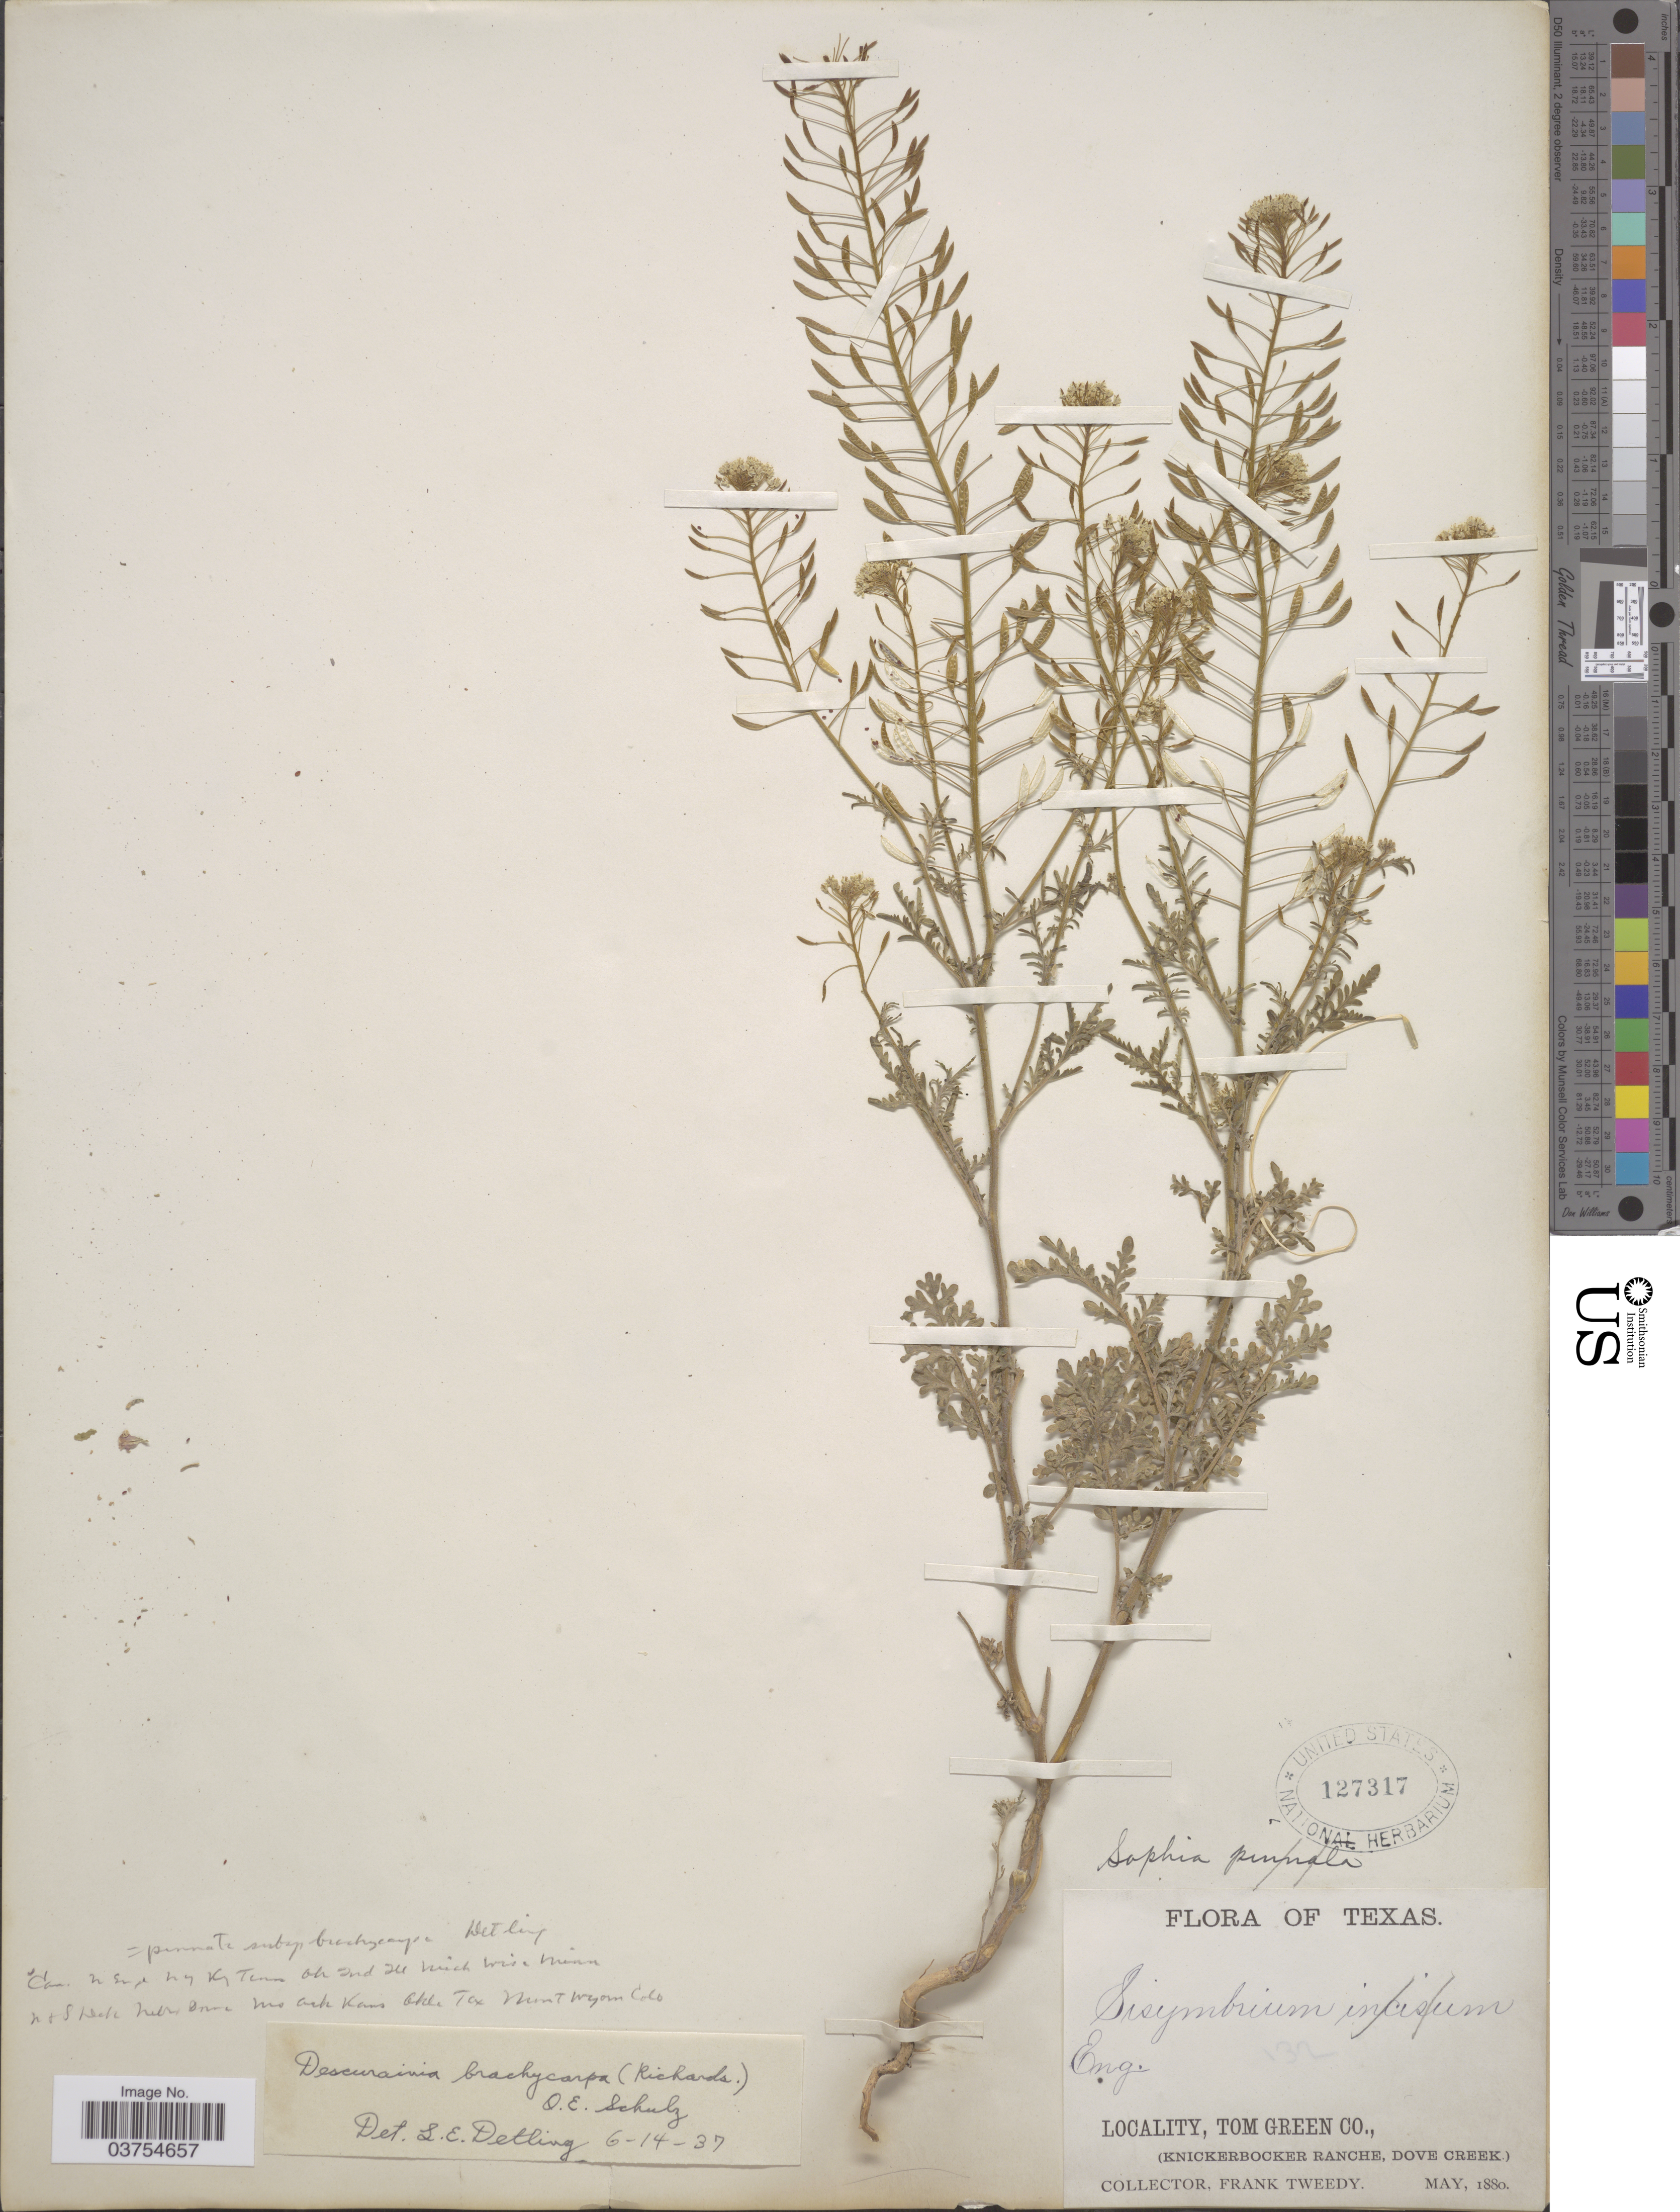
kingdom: Plantae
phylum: Tracheophyta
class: Magnoliopsida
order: Brassicales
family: Brassicaceae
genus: Descurainia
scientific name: Descurainia pinnata var. brachycarpa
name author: (Richardson) Fernald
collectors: F. Tweedy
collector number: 132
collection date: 1880-05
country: United States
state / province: Texas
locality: Tom Green Co., (Knickerbocker Ranche, Dove Creek).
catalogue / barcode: US 127317